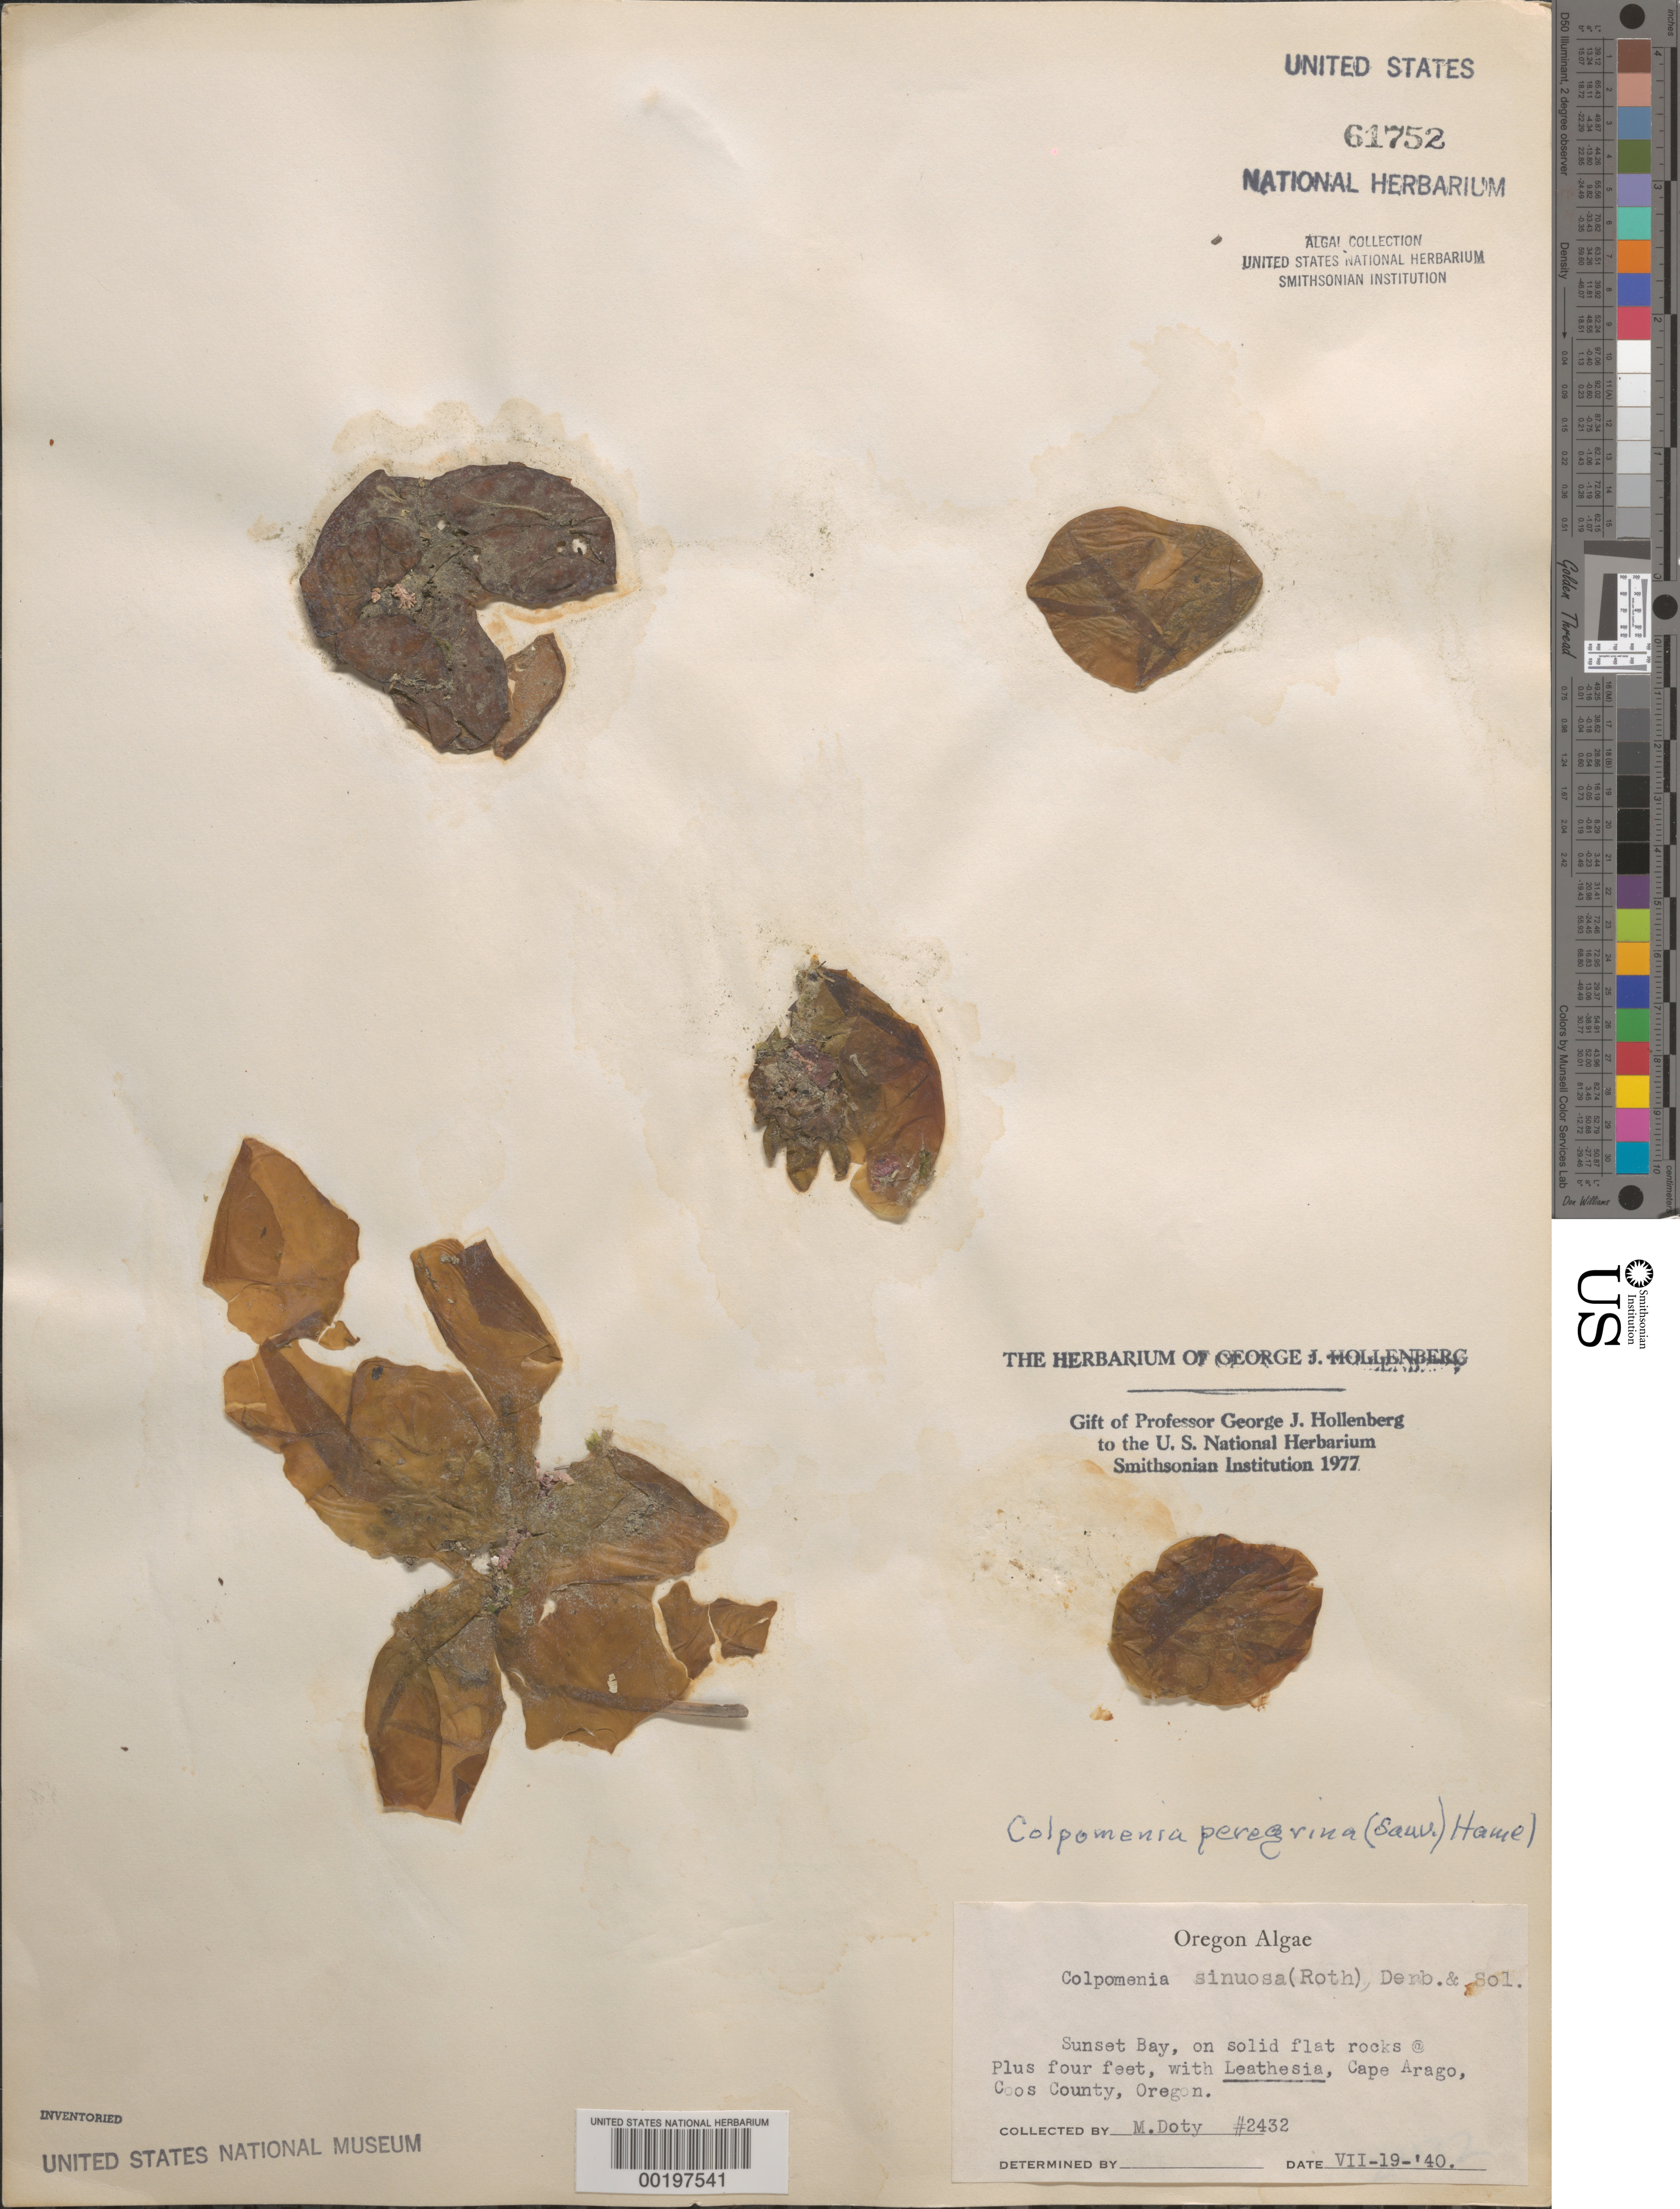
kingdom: Chromista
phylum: Ochrophyta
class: Phaeophyceae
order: Scytosiphonales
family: Scytosiphonaceae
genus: Colpomenia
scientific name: Colpomenia peregrina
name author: Sauv.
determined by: Hollenberg, George J.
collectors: M. S. Doty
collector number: MSD 2432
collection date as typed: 19 Jul 1940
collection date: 1940-07-19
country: United States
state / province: Oregon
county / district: Coos County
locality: Sunset Bay, Cape Arago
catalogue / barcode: US 61752